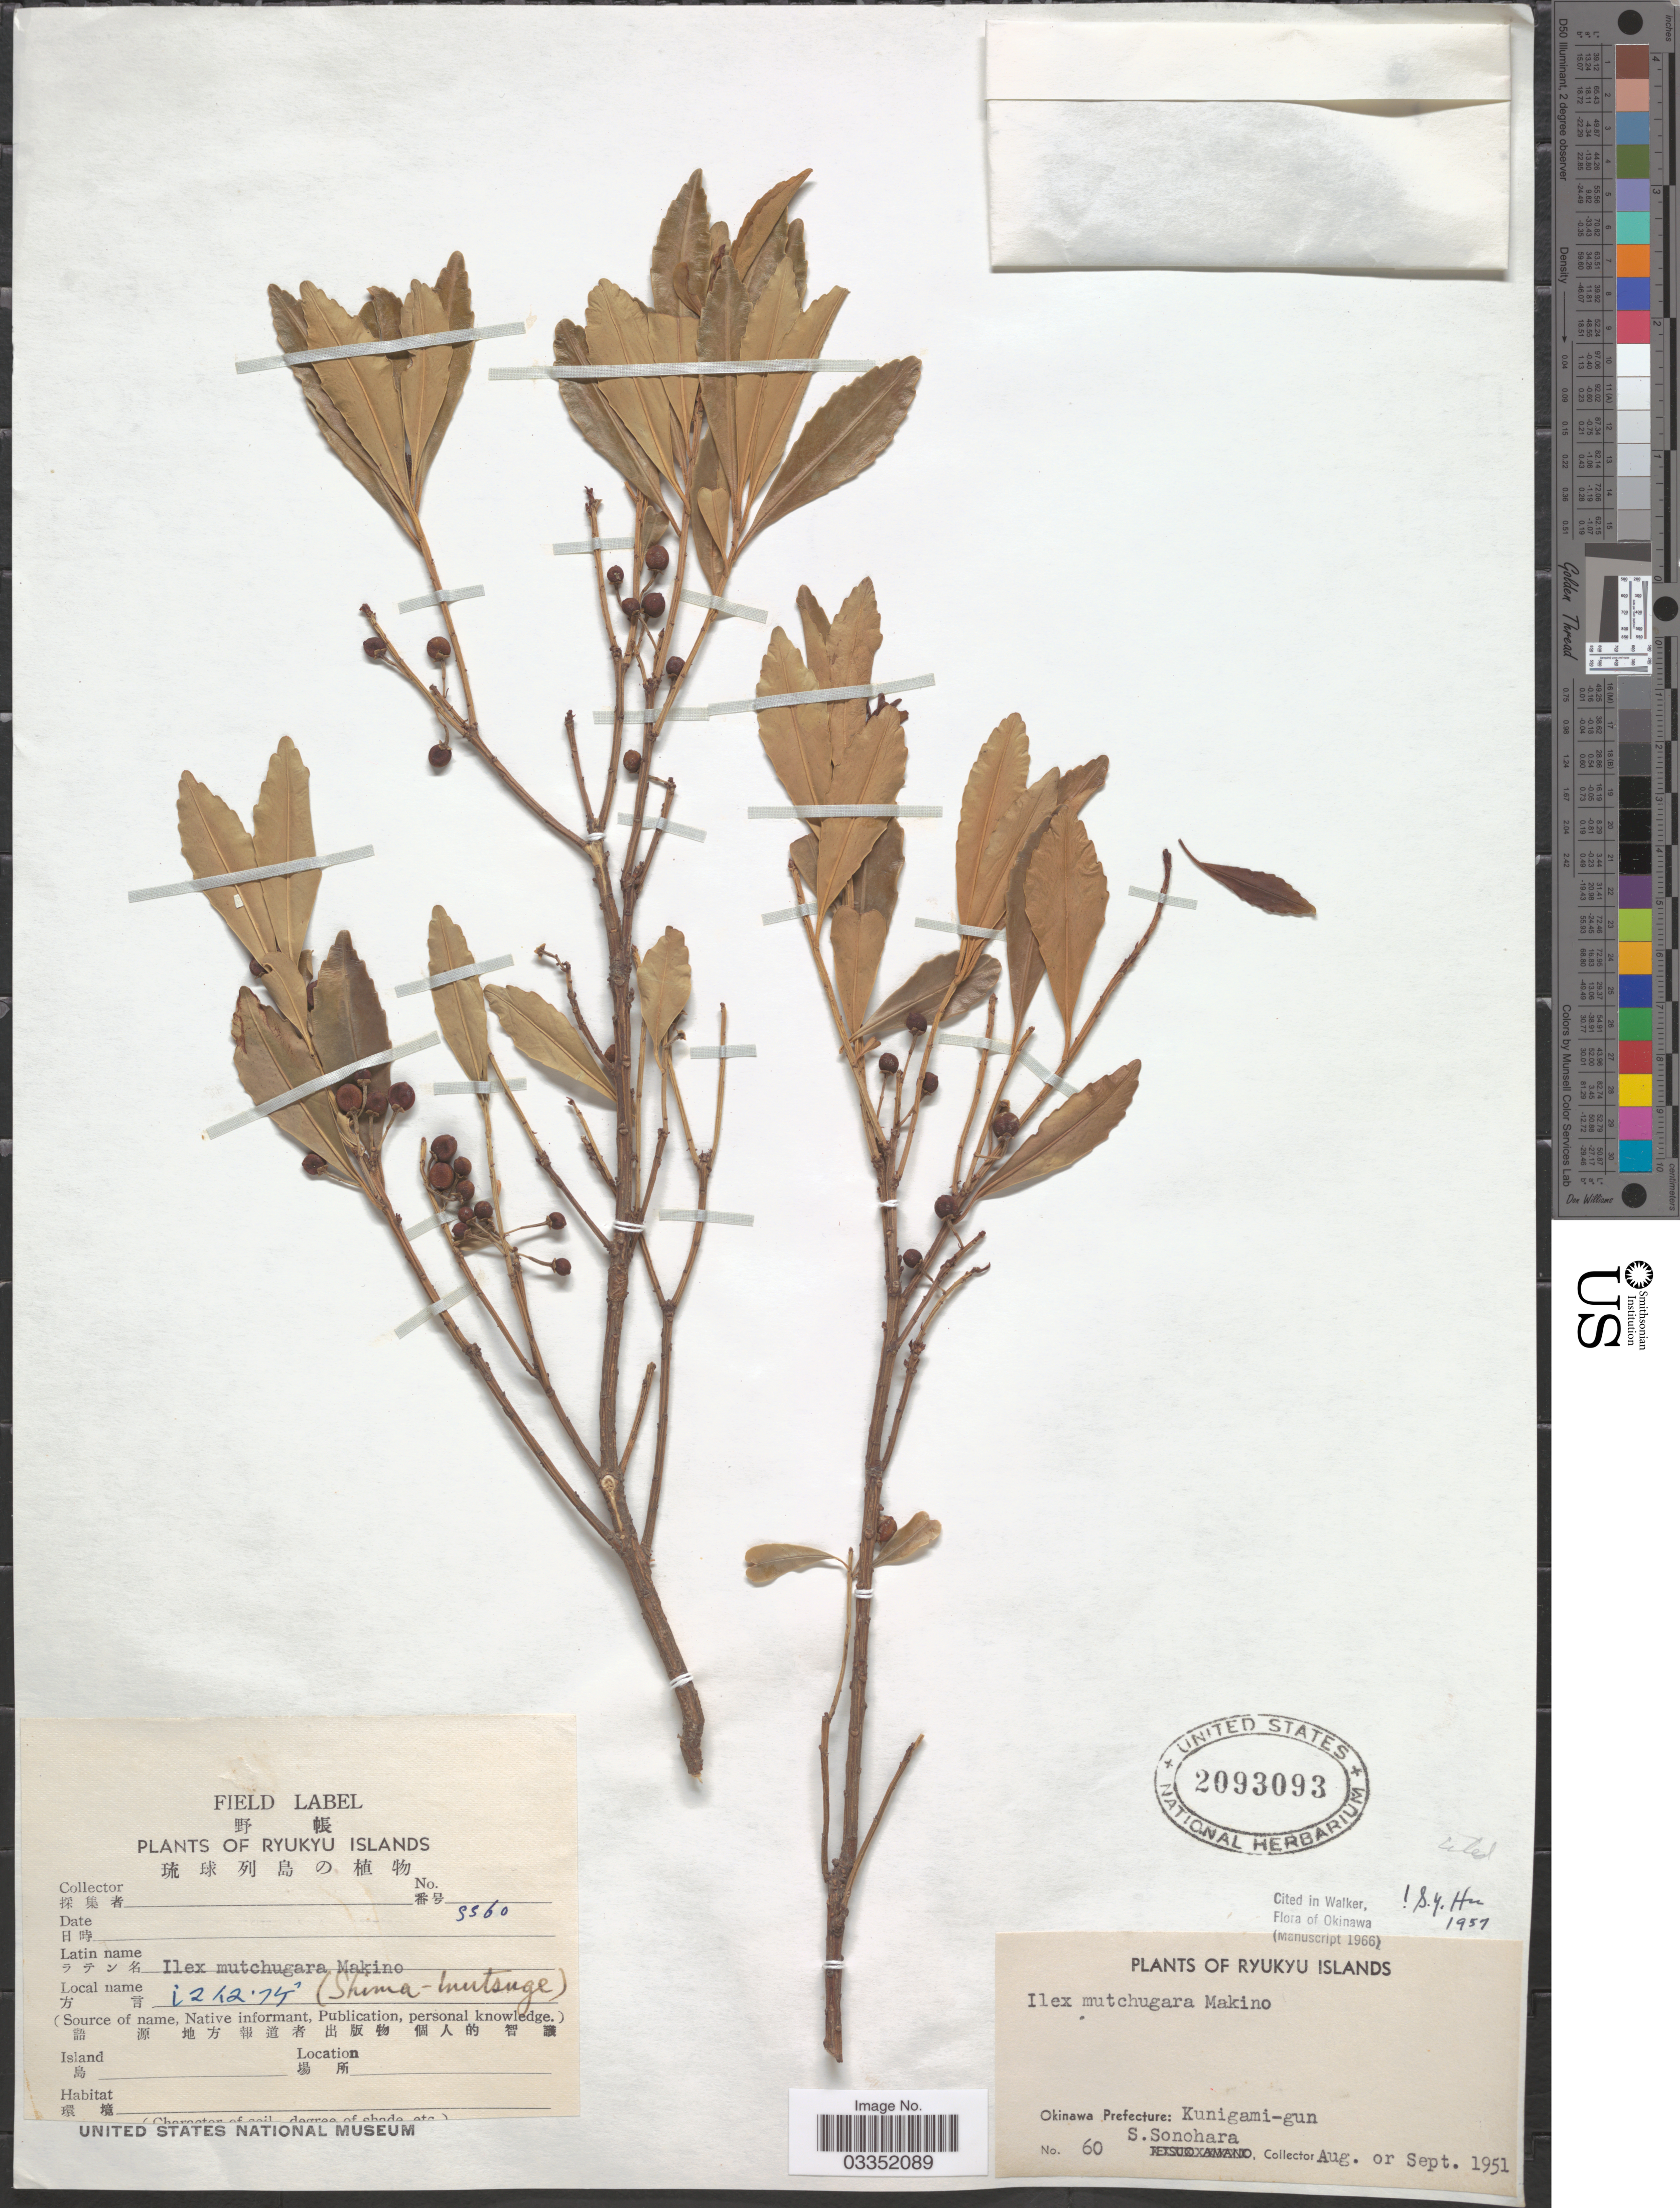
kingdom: Plantae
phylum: Tracheophyta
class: Magnoliopsida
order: Aquifoliales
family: Aquifoliaceae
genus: Ilex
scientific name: Ilex mutchagara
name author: Makino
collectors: S. Sonohara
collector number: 60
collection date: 1951-08/1951-09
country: Japan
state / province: Okinawa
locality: Ryukyu Islands. Okinawa Prefecture: Kunigami-gun.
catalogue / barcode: US 2093093